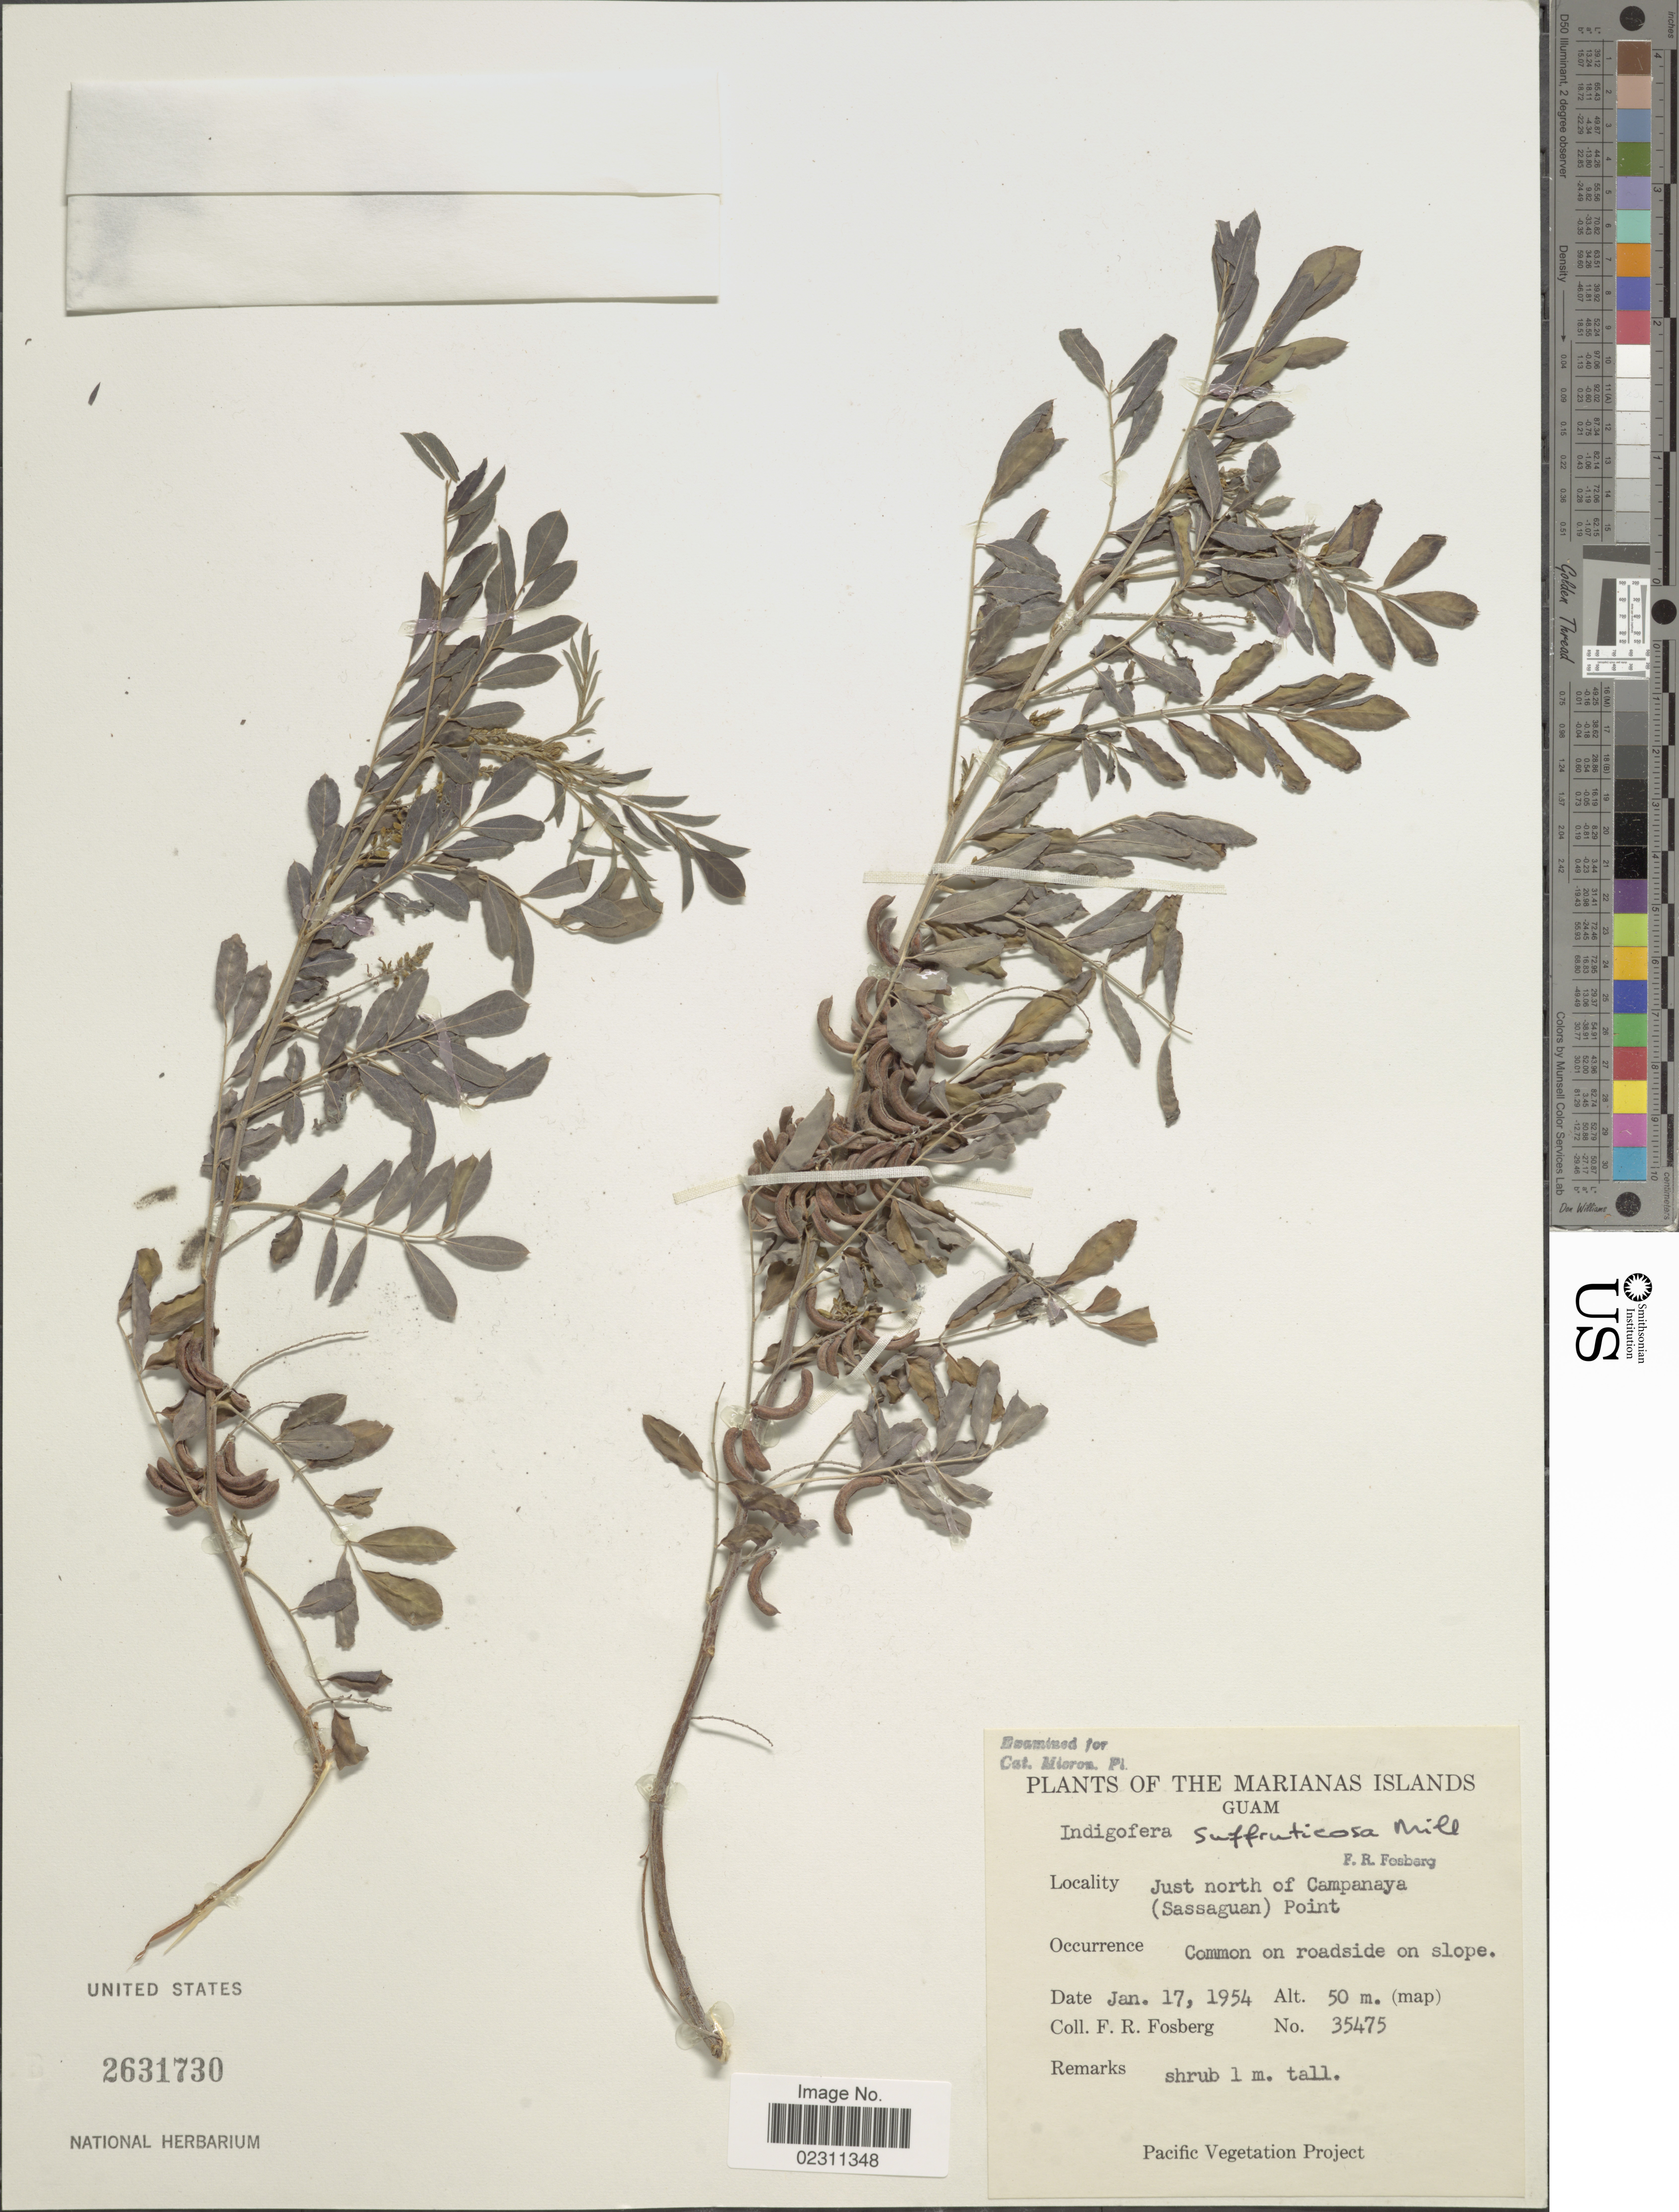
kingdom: Plantae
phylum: Tracheophyta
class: Magnoliopsida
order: Fabales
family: Fabaceae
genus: Indigofera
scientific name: Indigofera suffruticosa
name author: Mill.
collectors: F. R. Fosberg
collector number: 35475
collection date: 1954-01-17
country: Guam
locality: Marianas islands. Just north of Campanaya (Sassaguan) Point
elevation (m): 50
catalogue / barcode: US 2631730